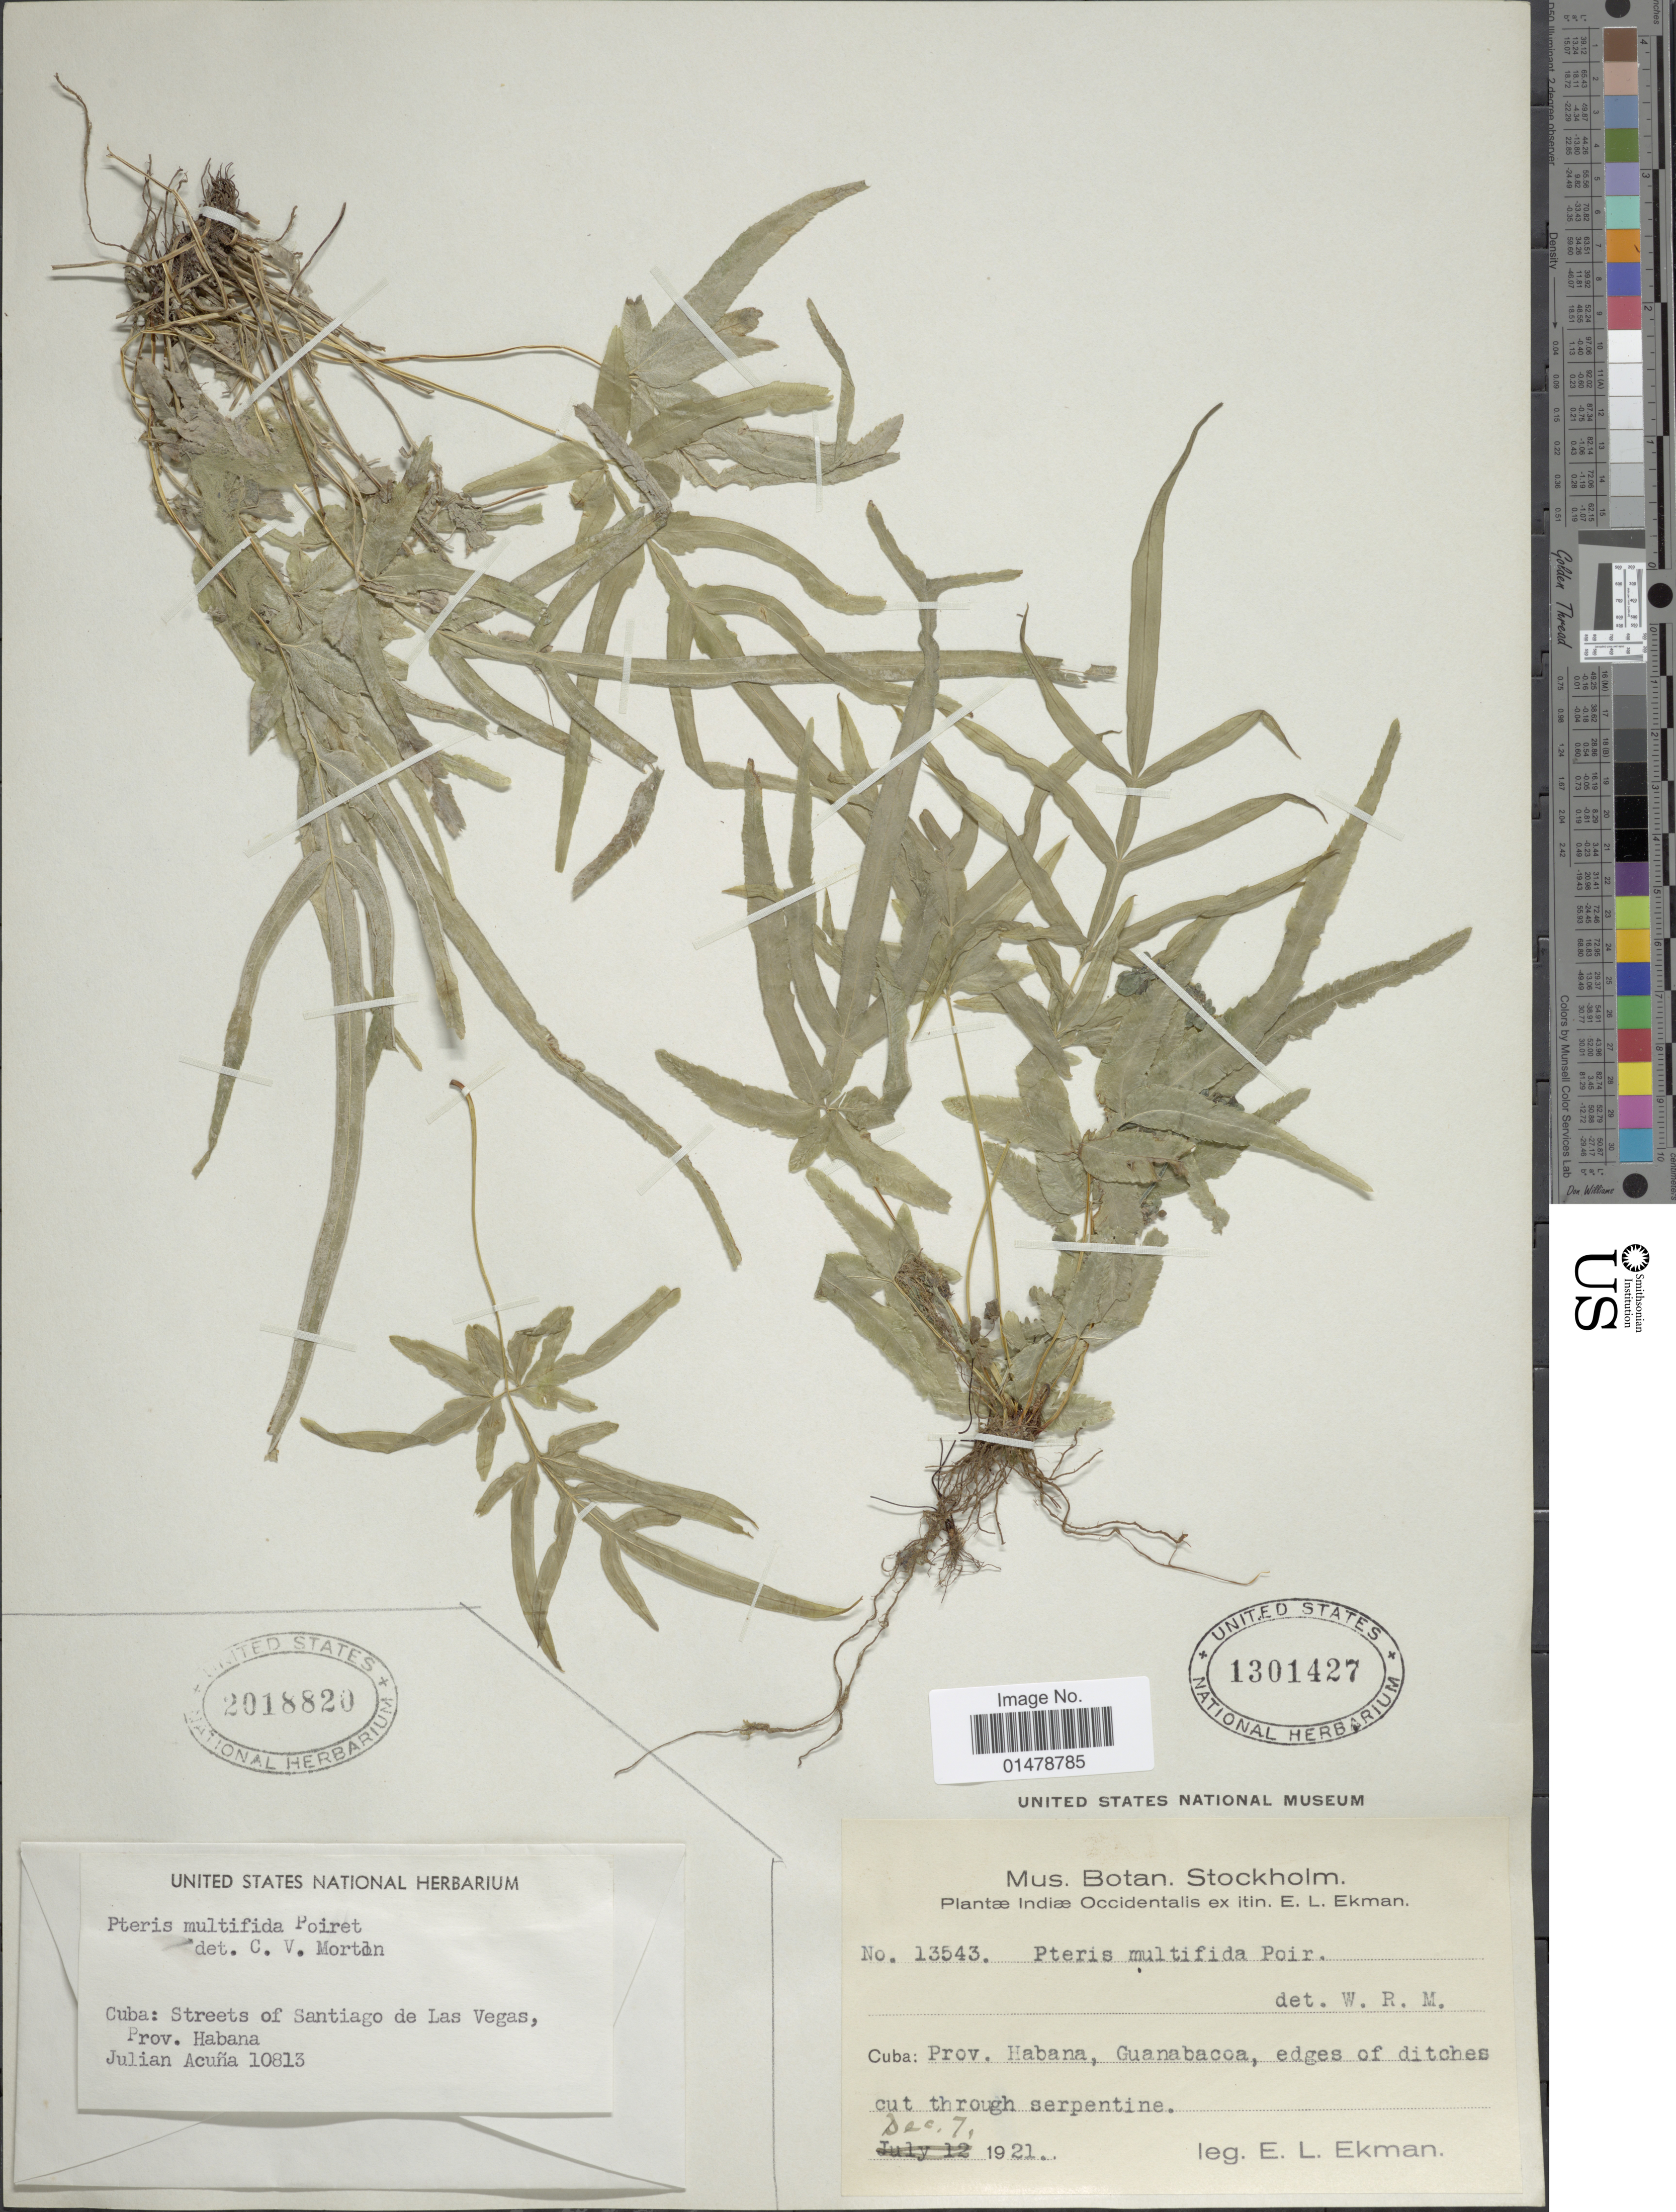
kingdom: Plantae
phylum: Tracheophyta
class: Polypodiopsida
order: Polypodiales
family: Pteridaceae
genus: Pteris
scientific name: Pteris multifida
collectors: E. L. Ekman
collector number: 13543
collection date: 1921-12-07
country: Cuba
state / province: La Habana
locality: Prov. Habana, Guanabacoa, edges of ditches cut through serpentine.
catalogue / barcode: US 1301427